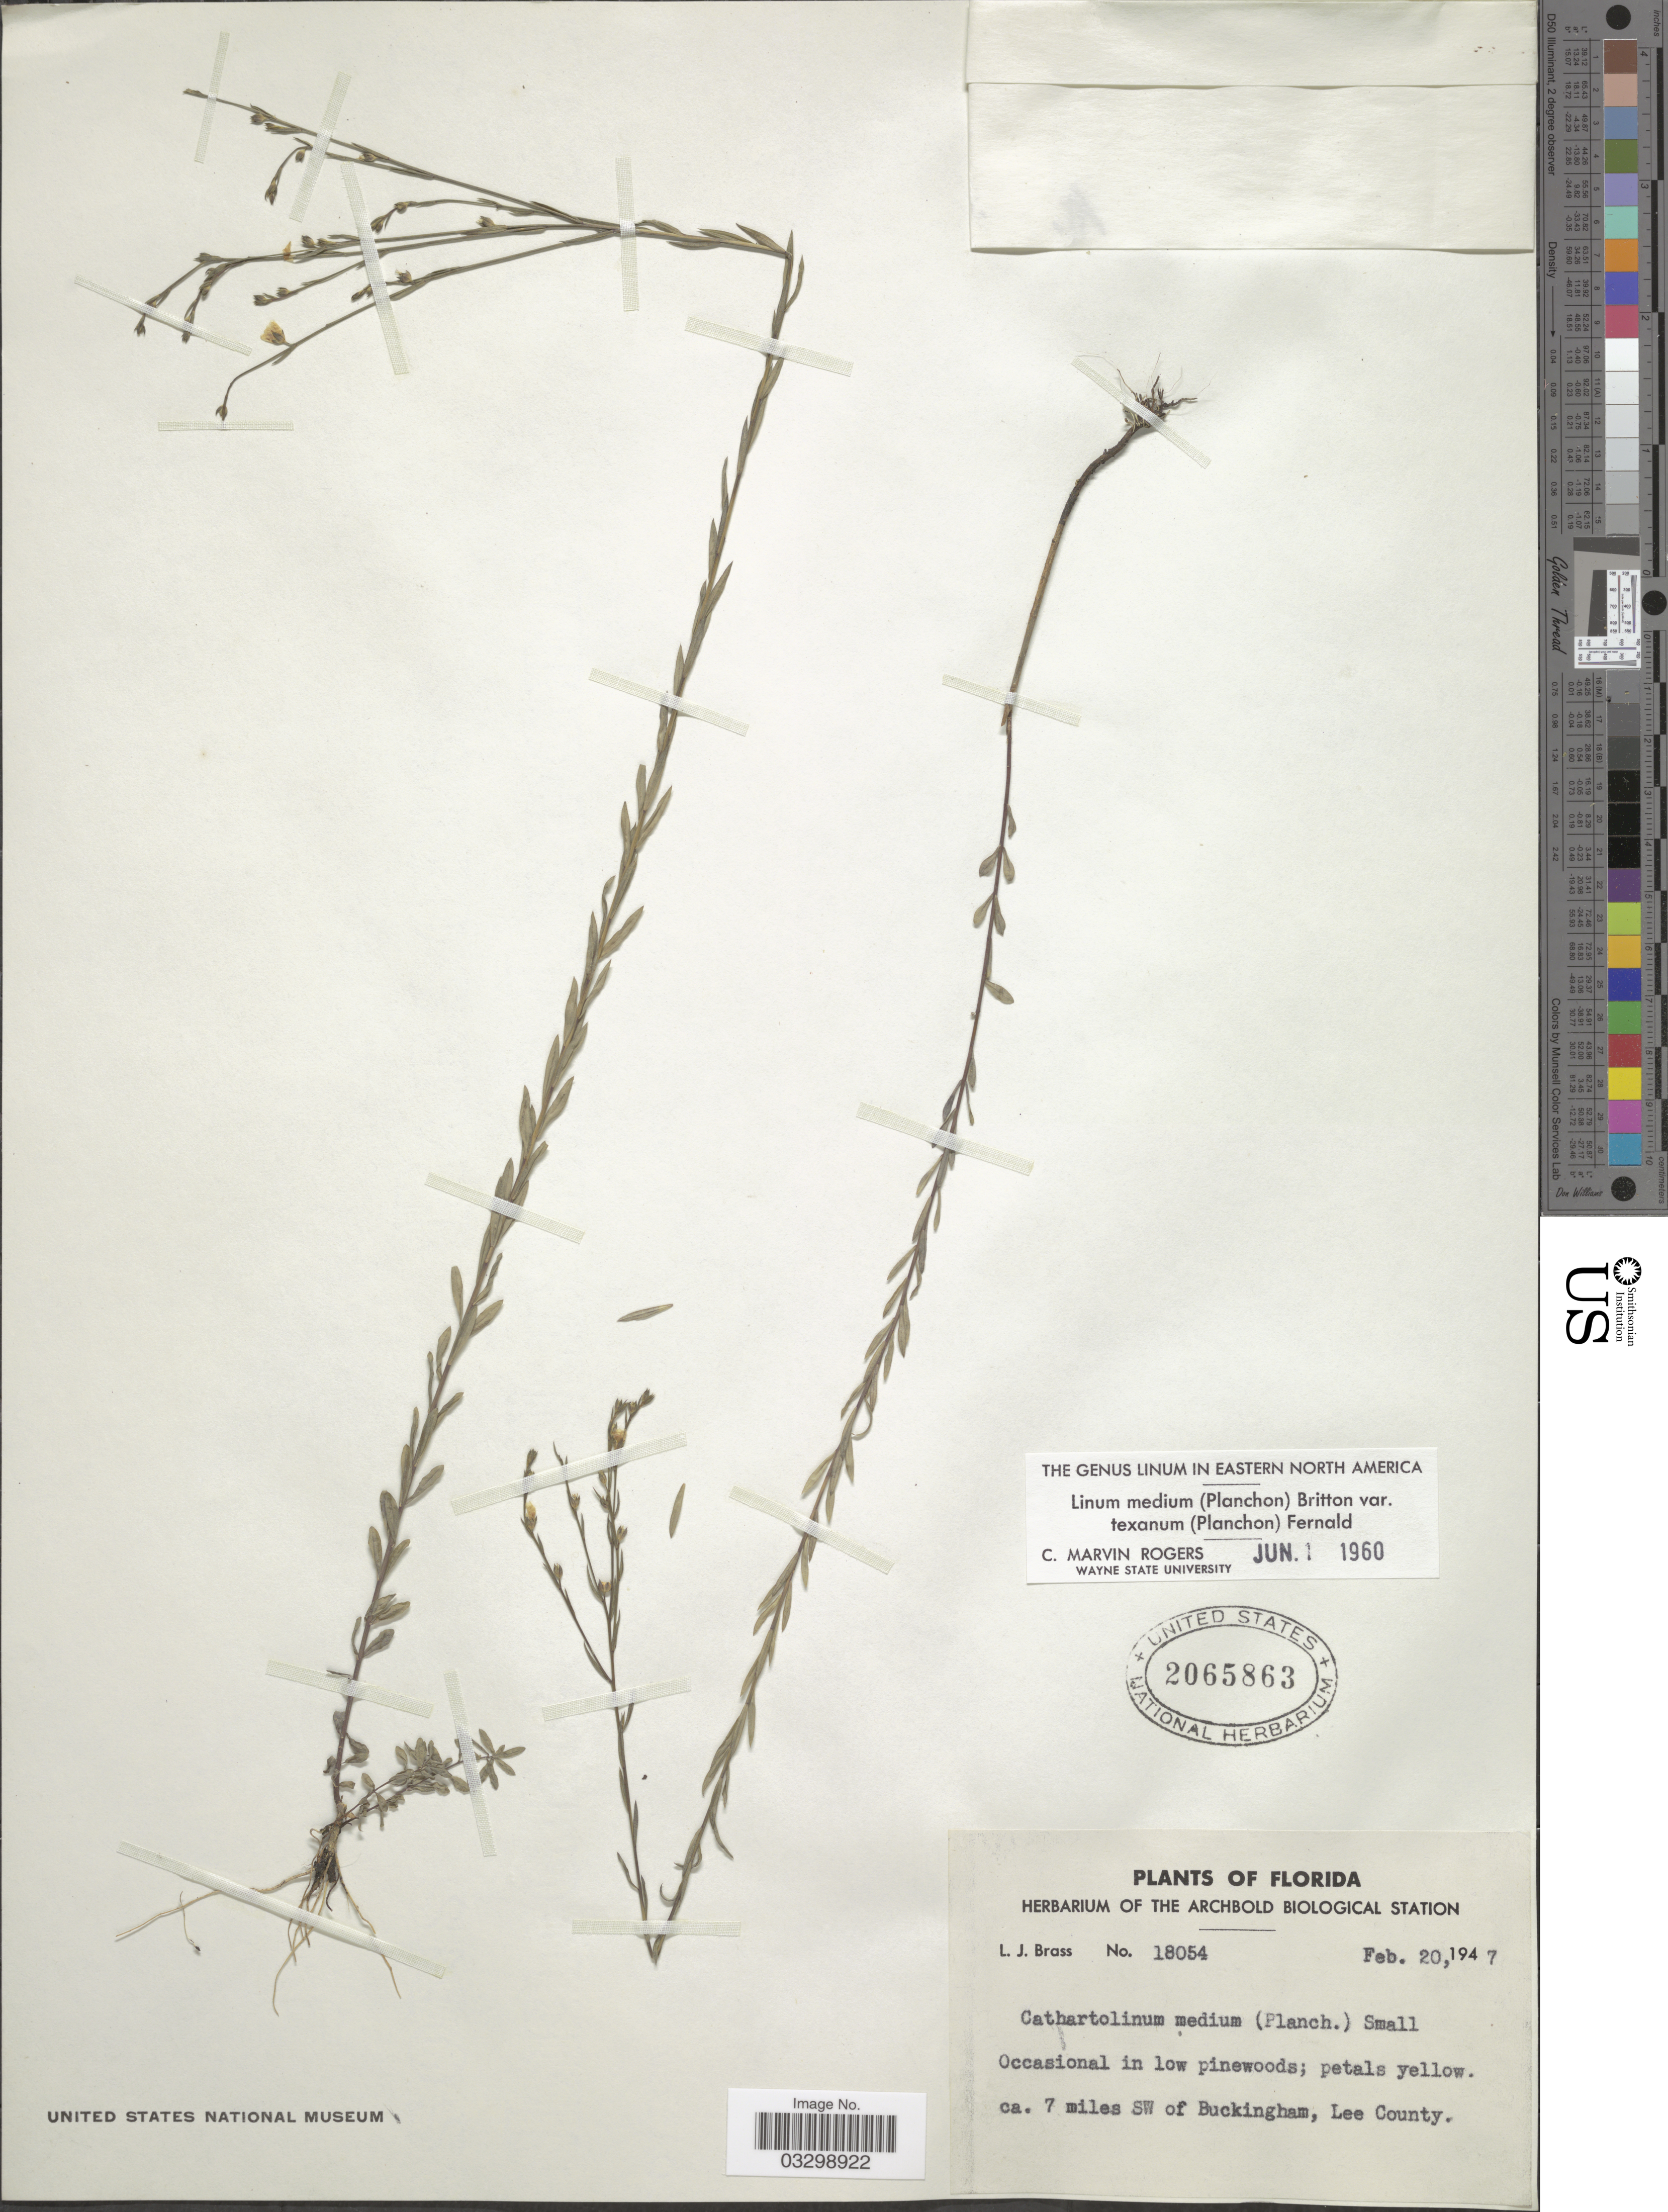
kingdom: Plantae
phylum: Tracheophyta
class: Magnoliopsida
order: Malpighiales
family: Linaceae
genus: Linum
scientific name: Linum medium var. texanum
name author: (Planch.) Fernald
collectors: L. J. Brass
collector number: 18054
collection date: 1947-02-20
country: United States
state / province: Florida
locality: Ca. 7 miles SW of Buckingham, Lee County.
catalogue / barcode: US 2065863